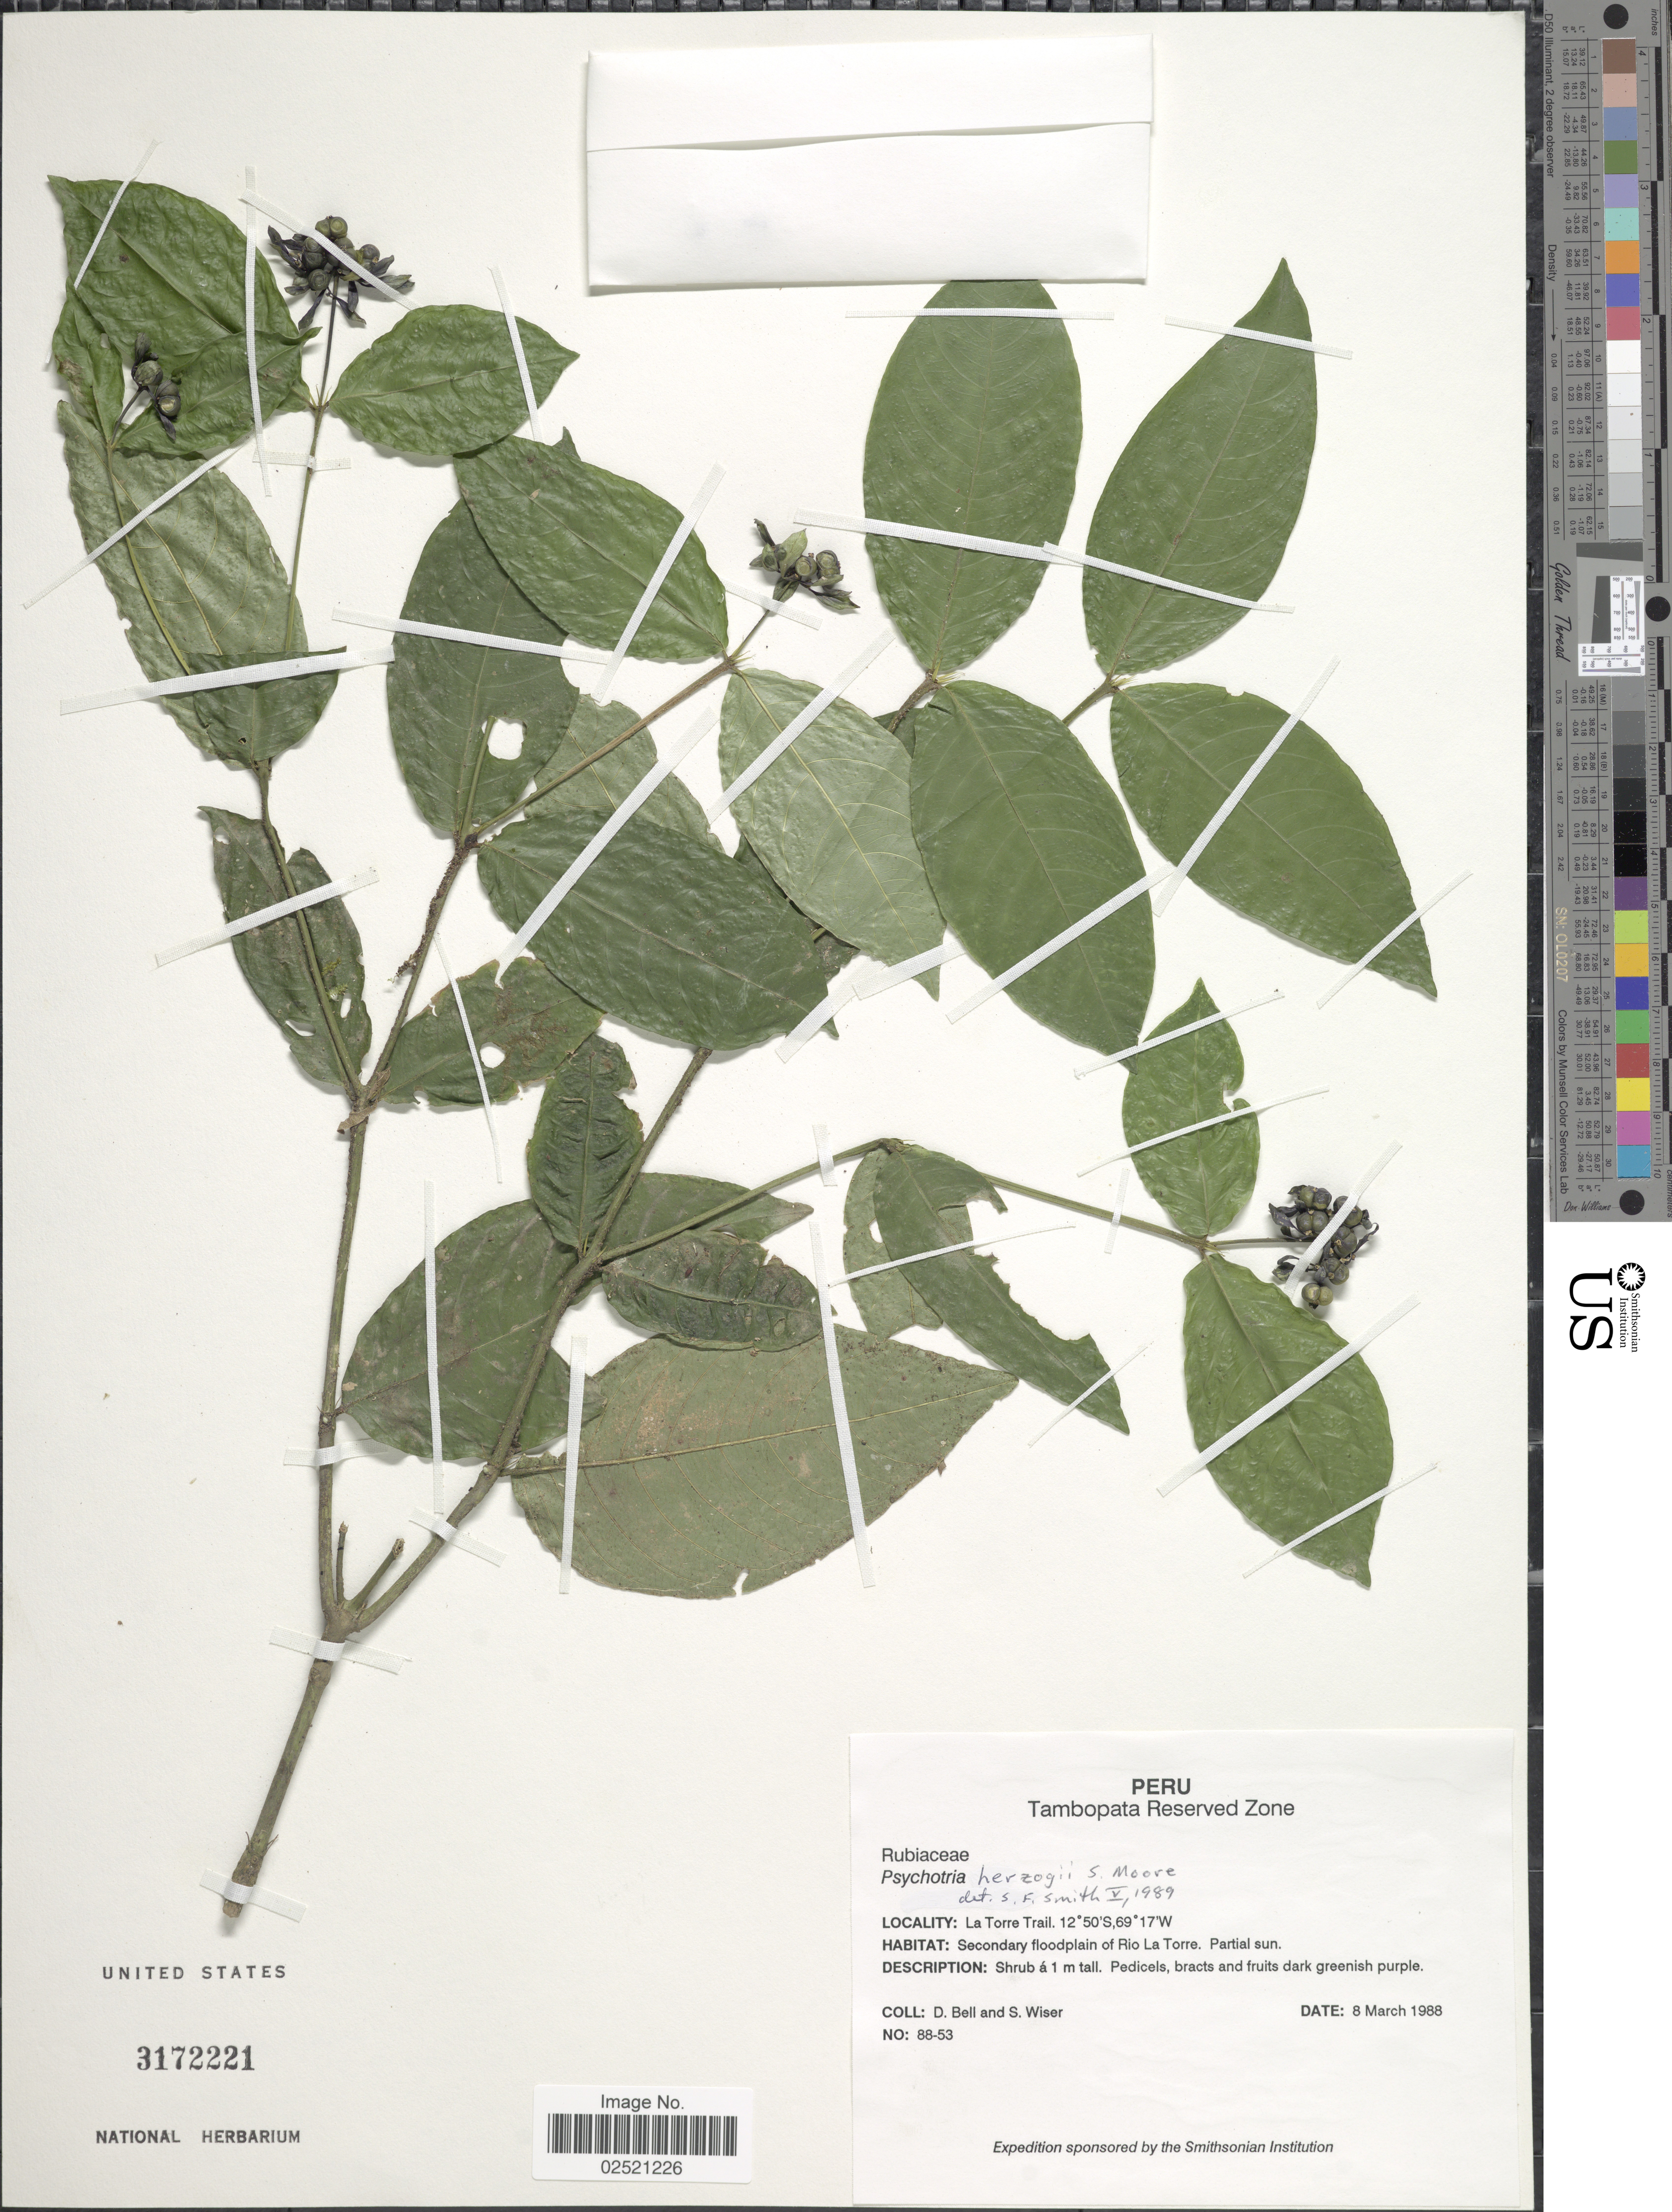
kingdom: Plantae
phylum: Tracheophyta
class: Magnoliopsida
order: Gentianales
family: Rubiaceae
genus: Psychotria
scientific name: Psychotria herzogii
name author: S. Moore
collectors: D. A. Bell & S. Wiser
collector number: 88-53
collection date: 1988-03-08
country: Peru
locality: Tambopata Reserved Zone, La Torre Trail, Secondary floodplain of Rio La Torre.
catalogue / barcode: US 3172221